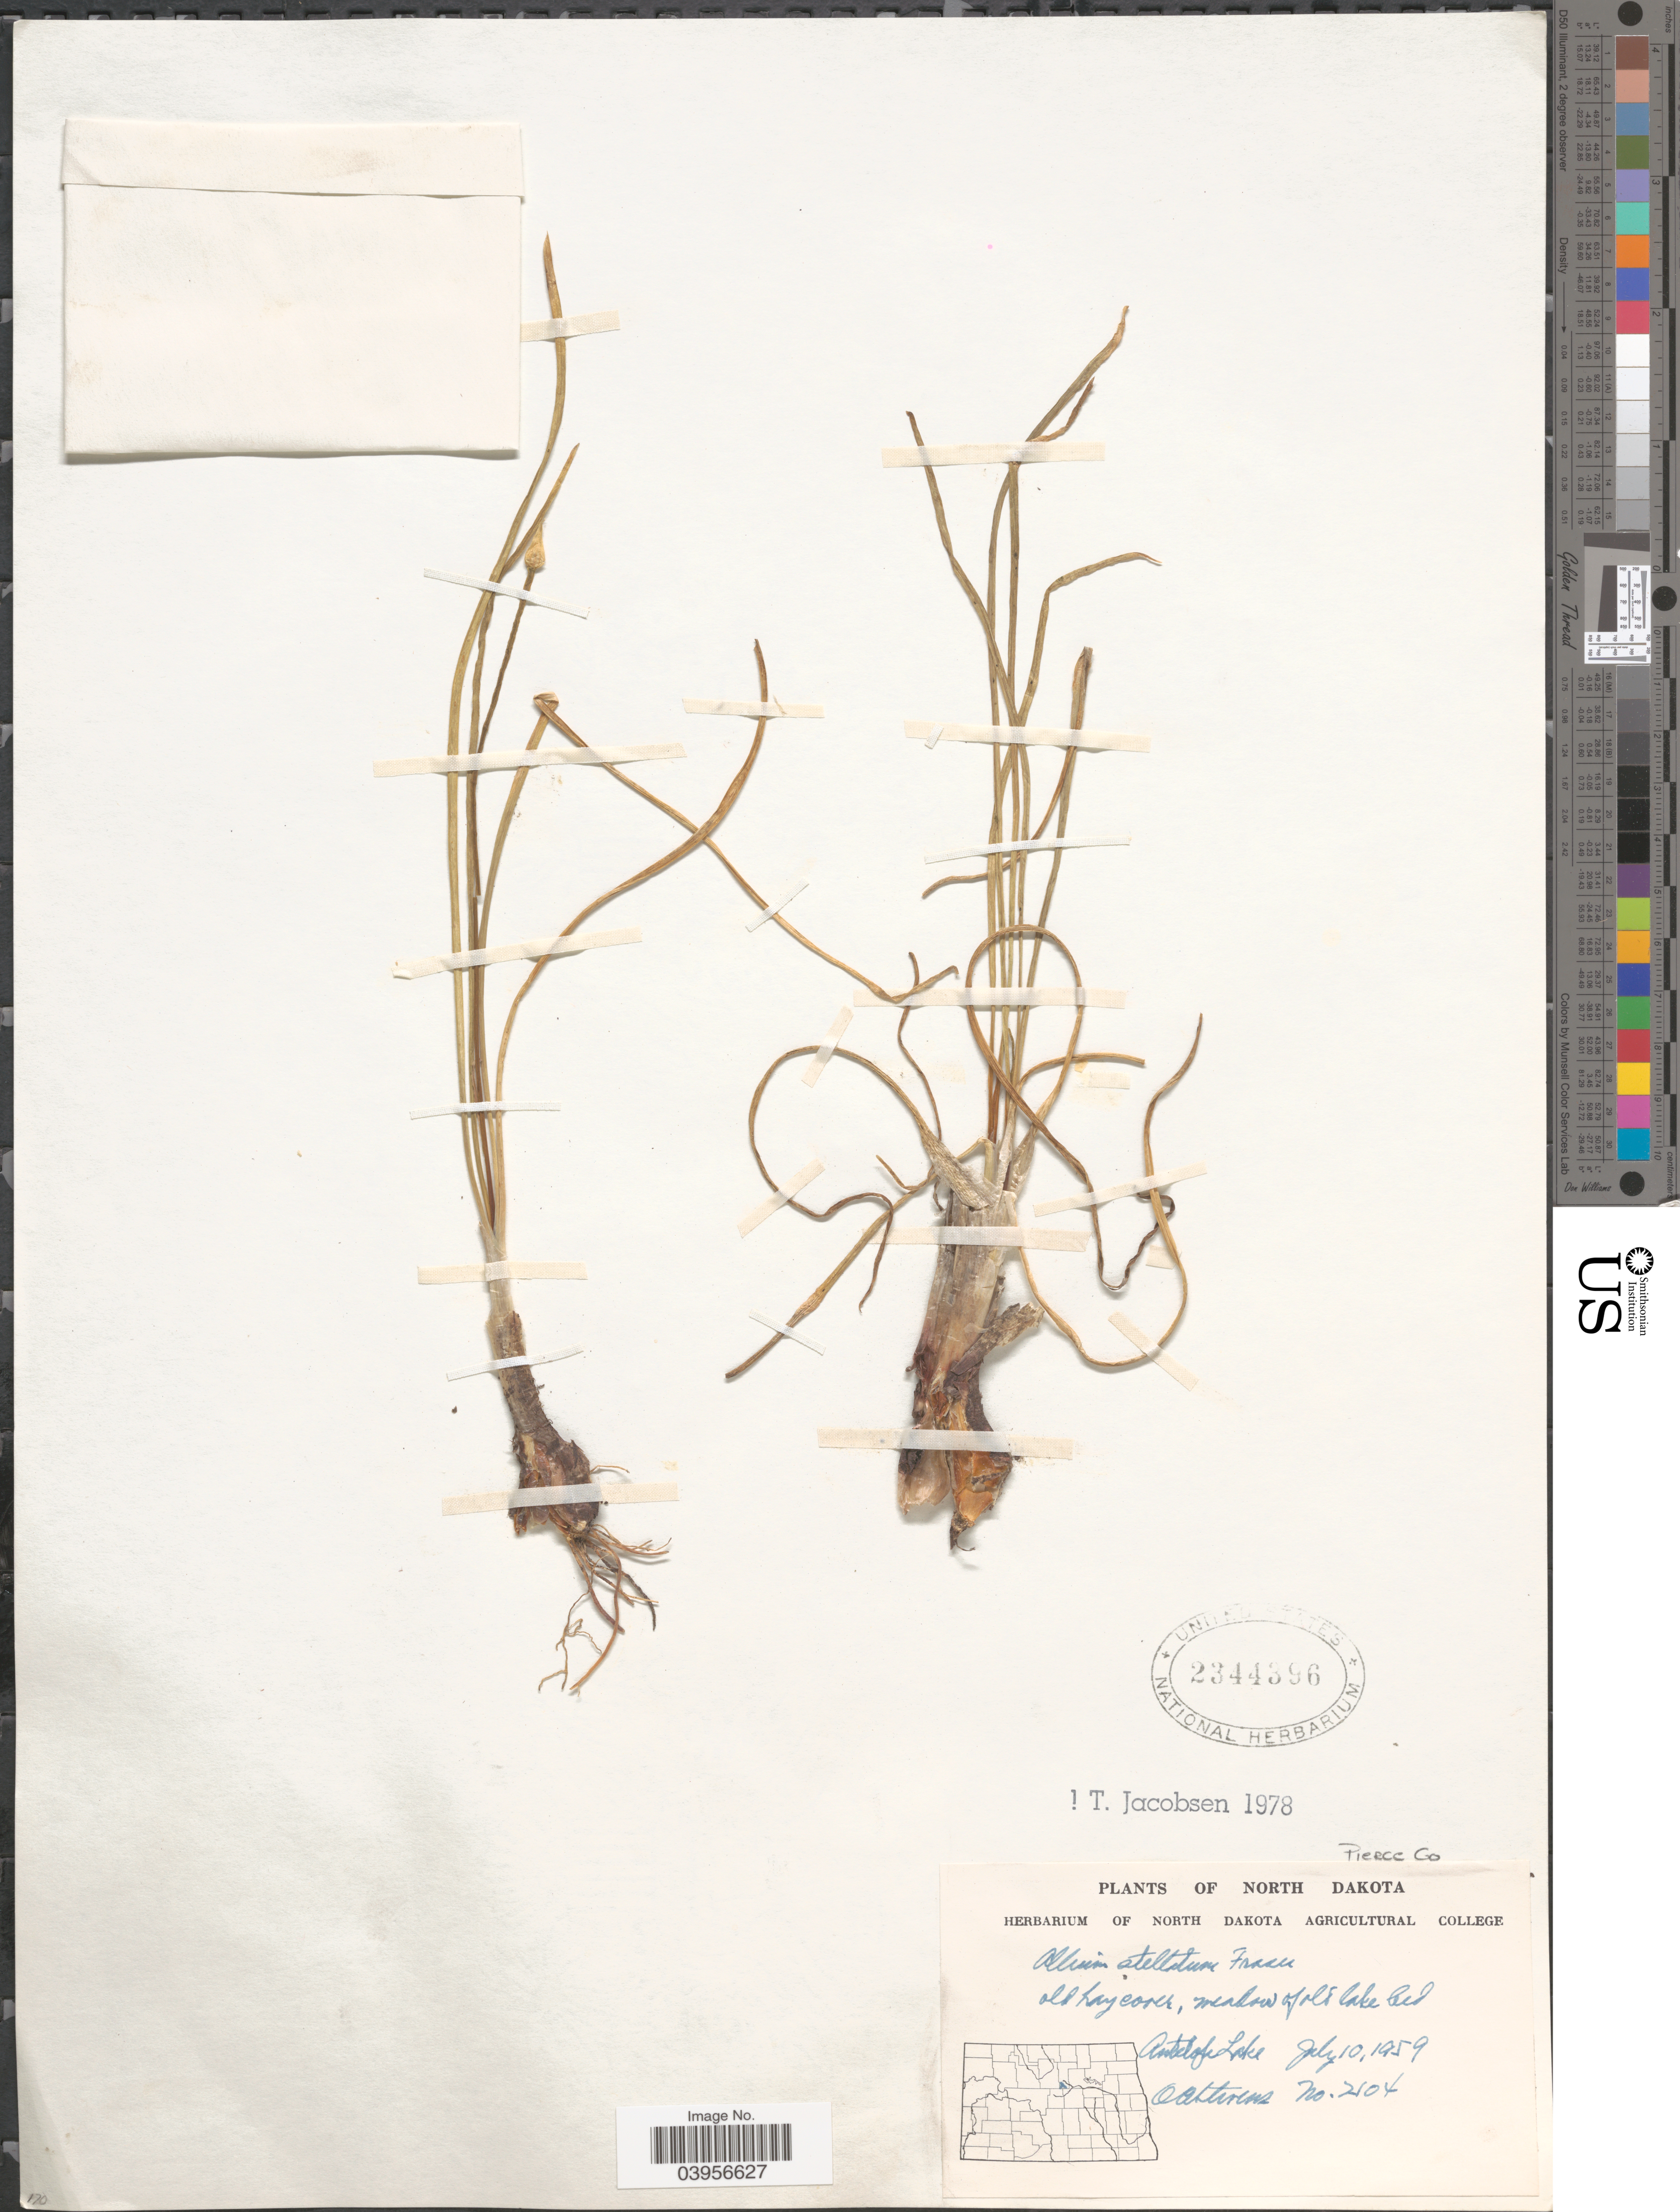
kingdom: Plantae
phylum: Tracheophyta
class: Liliopsida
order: Asparagales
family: Amaryllidaceae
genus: Allium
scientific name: Allium stellatum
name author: Nutt. ex Ker Gawl.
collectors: O. A. Stevens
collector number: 2104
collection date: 1959-07-10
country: United States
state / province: North Dakota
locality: Old hay cover, meadow of old lake bed. Antelope Lake. Pierce Co.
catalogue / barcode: US 2344396